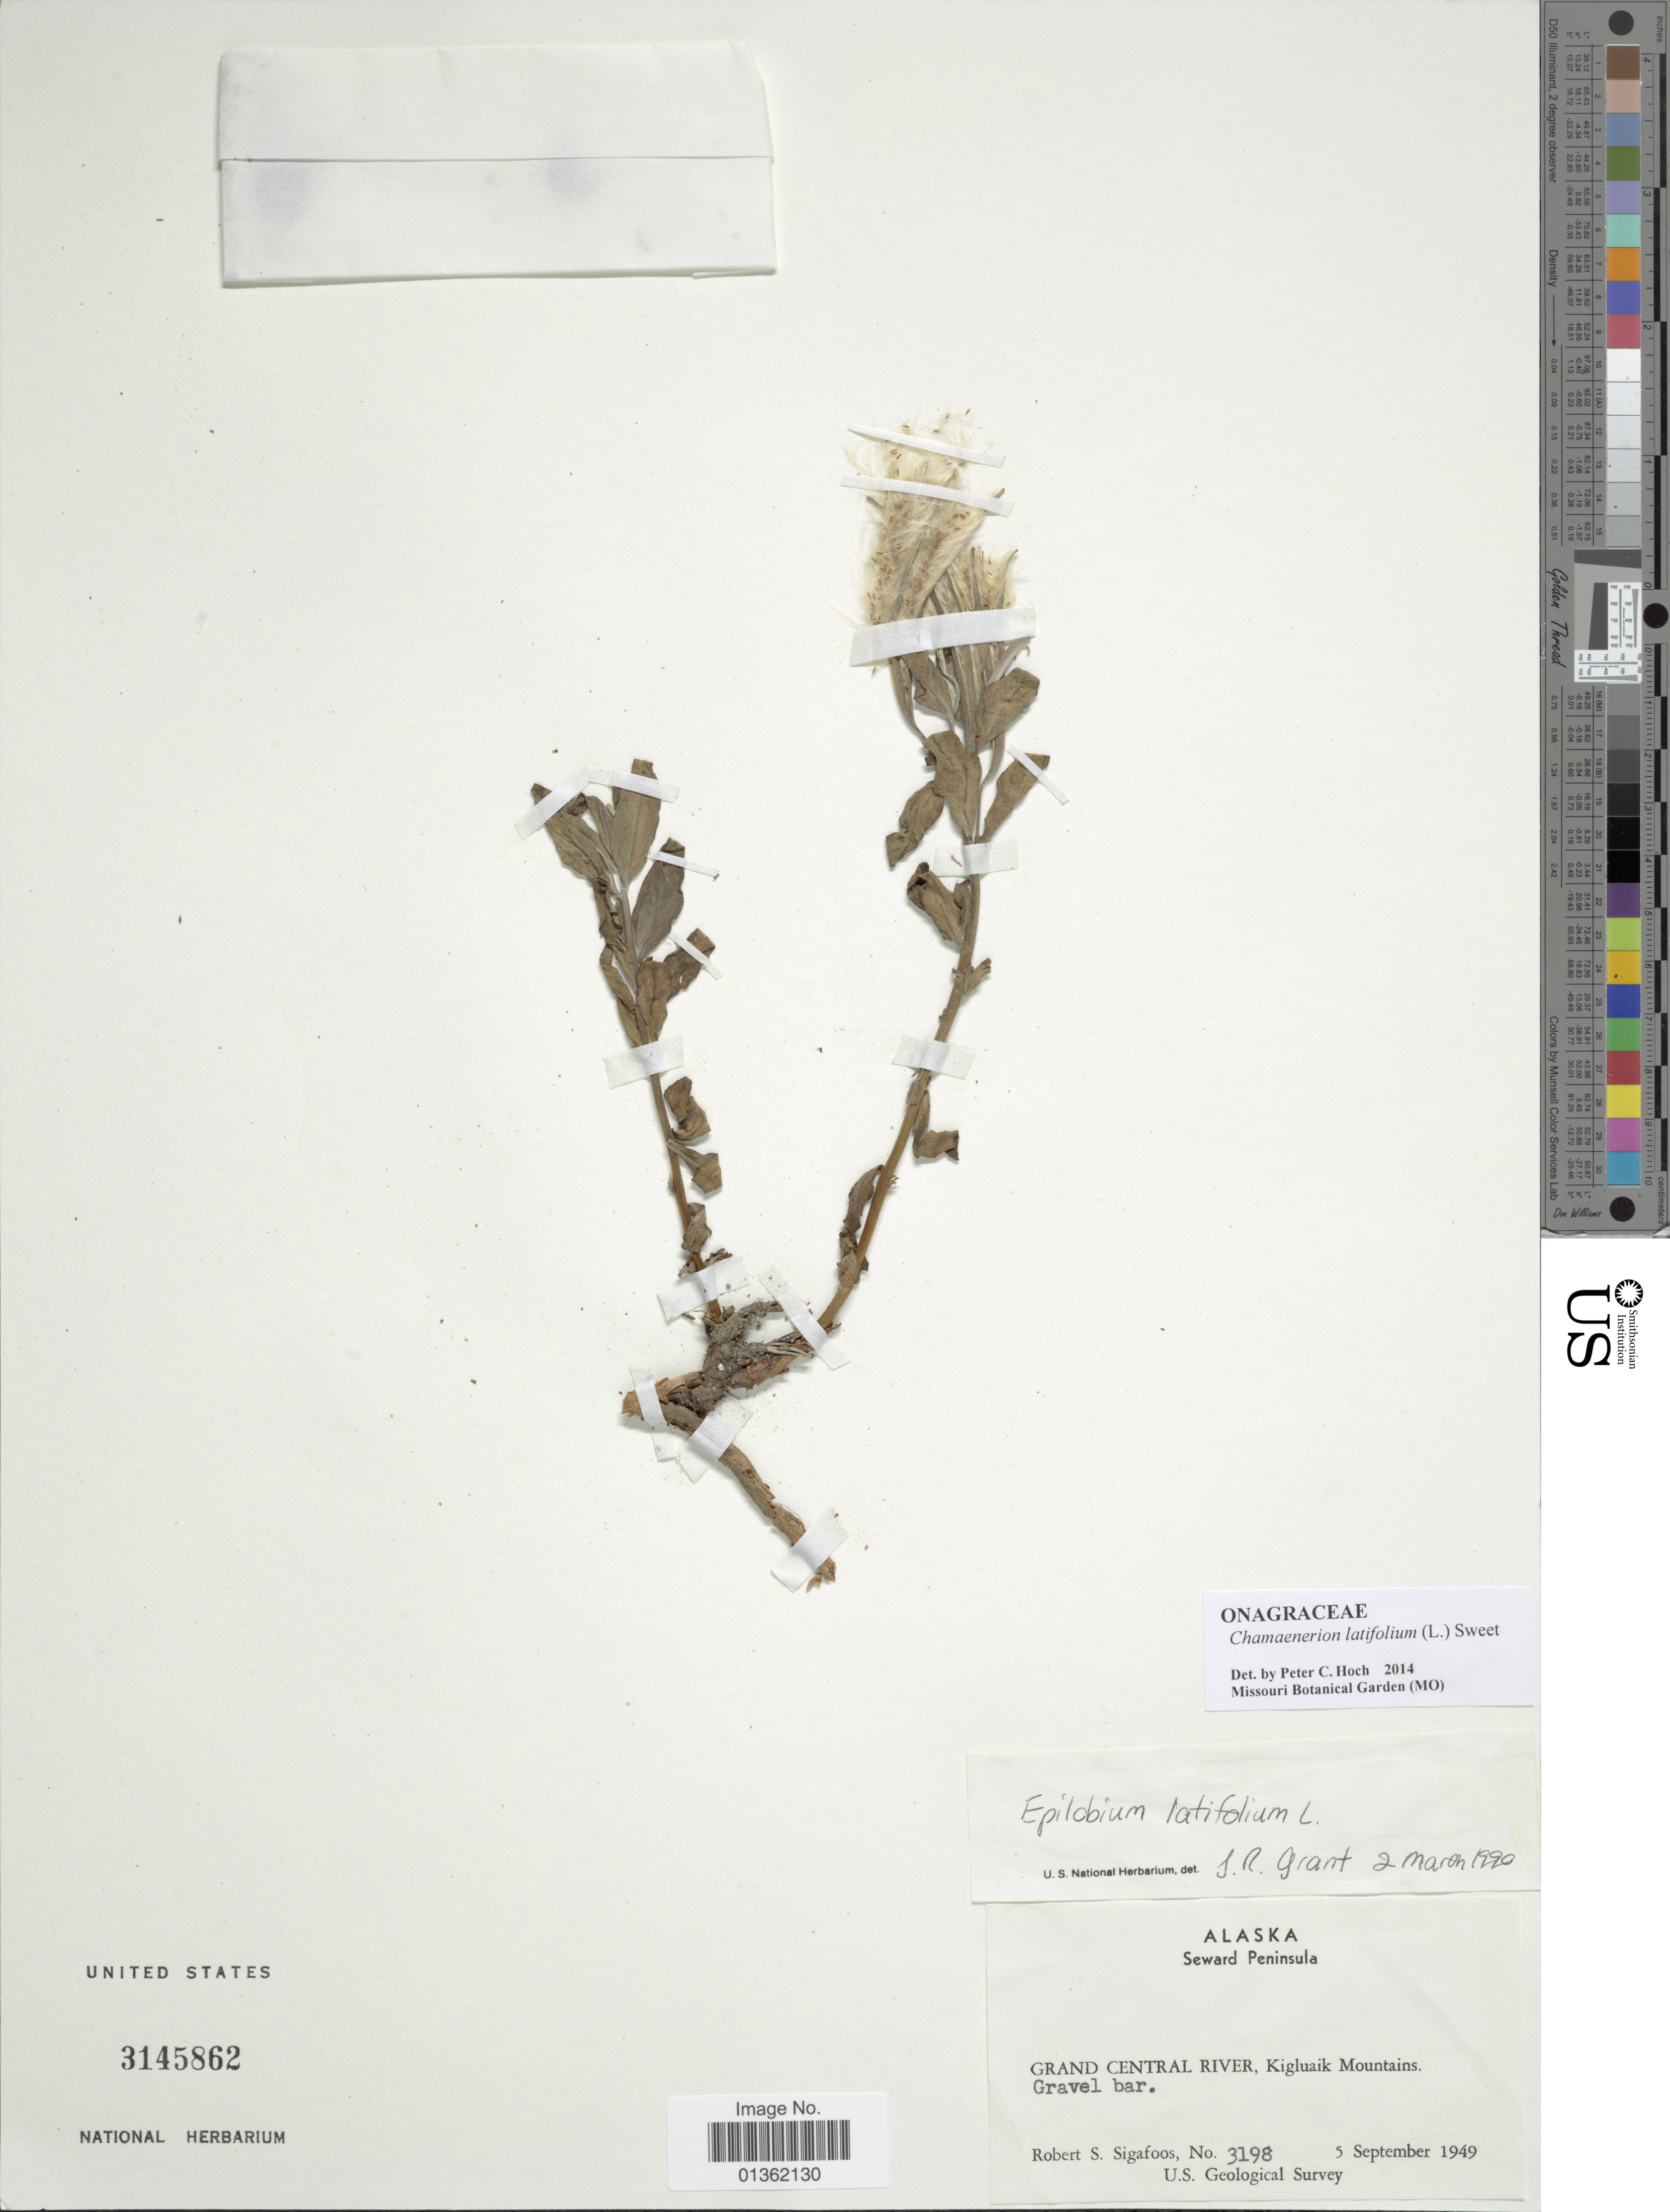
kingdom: Plantae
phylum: Tracheophyta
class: Magnoliopsida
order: Myrtales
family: Onagraceae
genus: Chamaenerion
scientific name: Chamaenerion latifolium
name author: (L.) Th. Fr. & Lange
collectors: R. Sigafoos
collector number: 3198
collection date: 1949-09-05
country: United States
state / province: Alaska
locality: Seward Peninsula. Grand Central River, Kigluaik Mountains.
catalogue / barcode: US 3145862